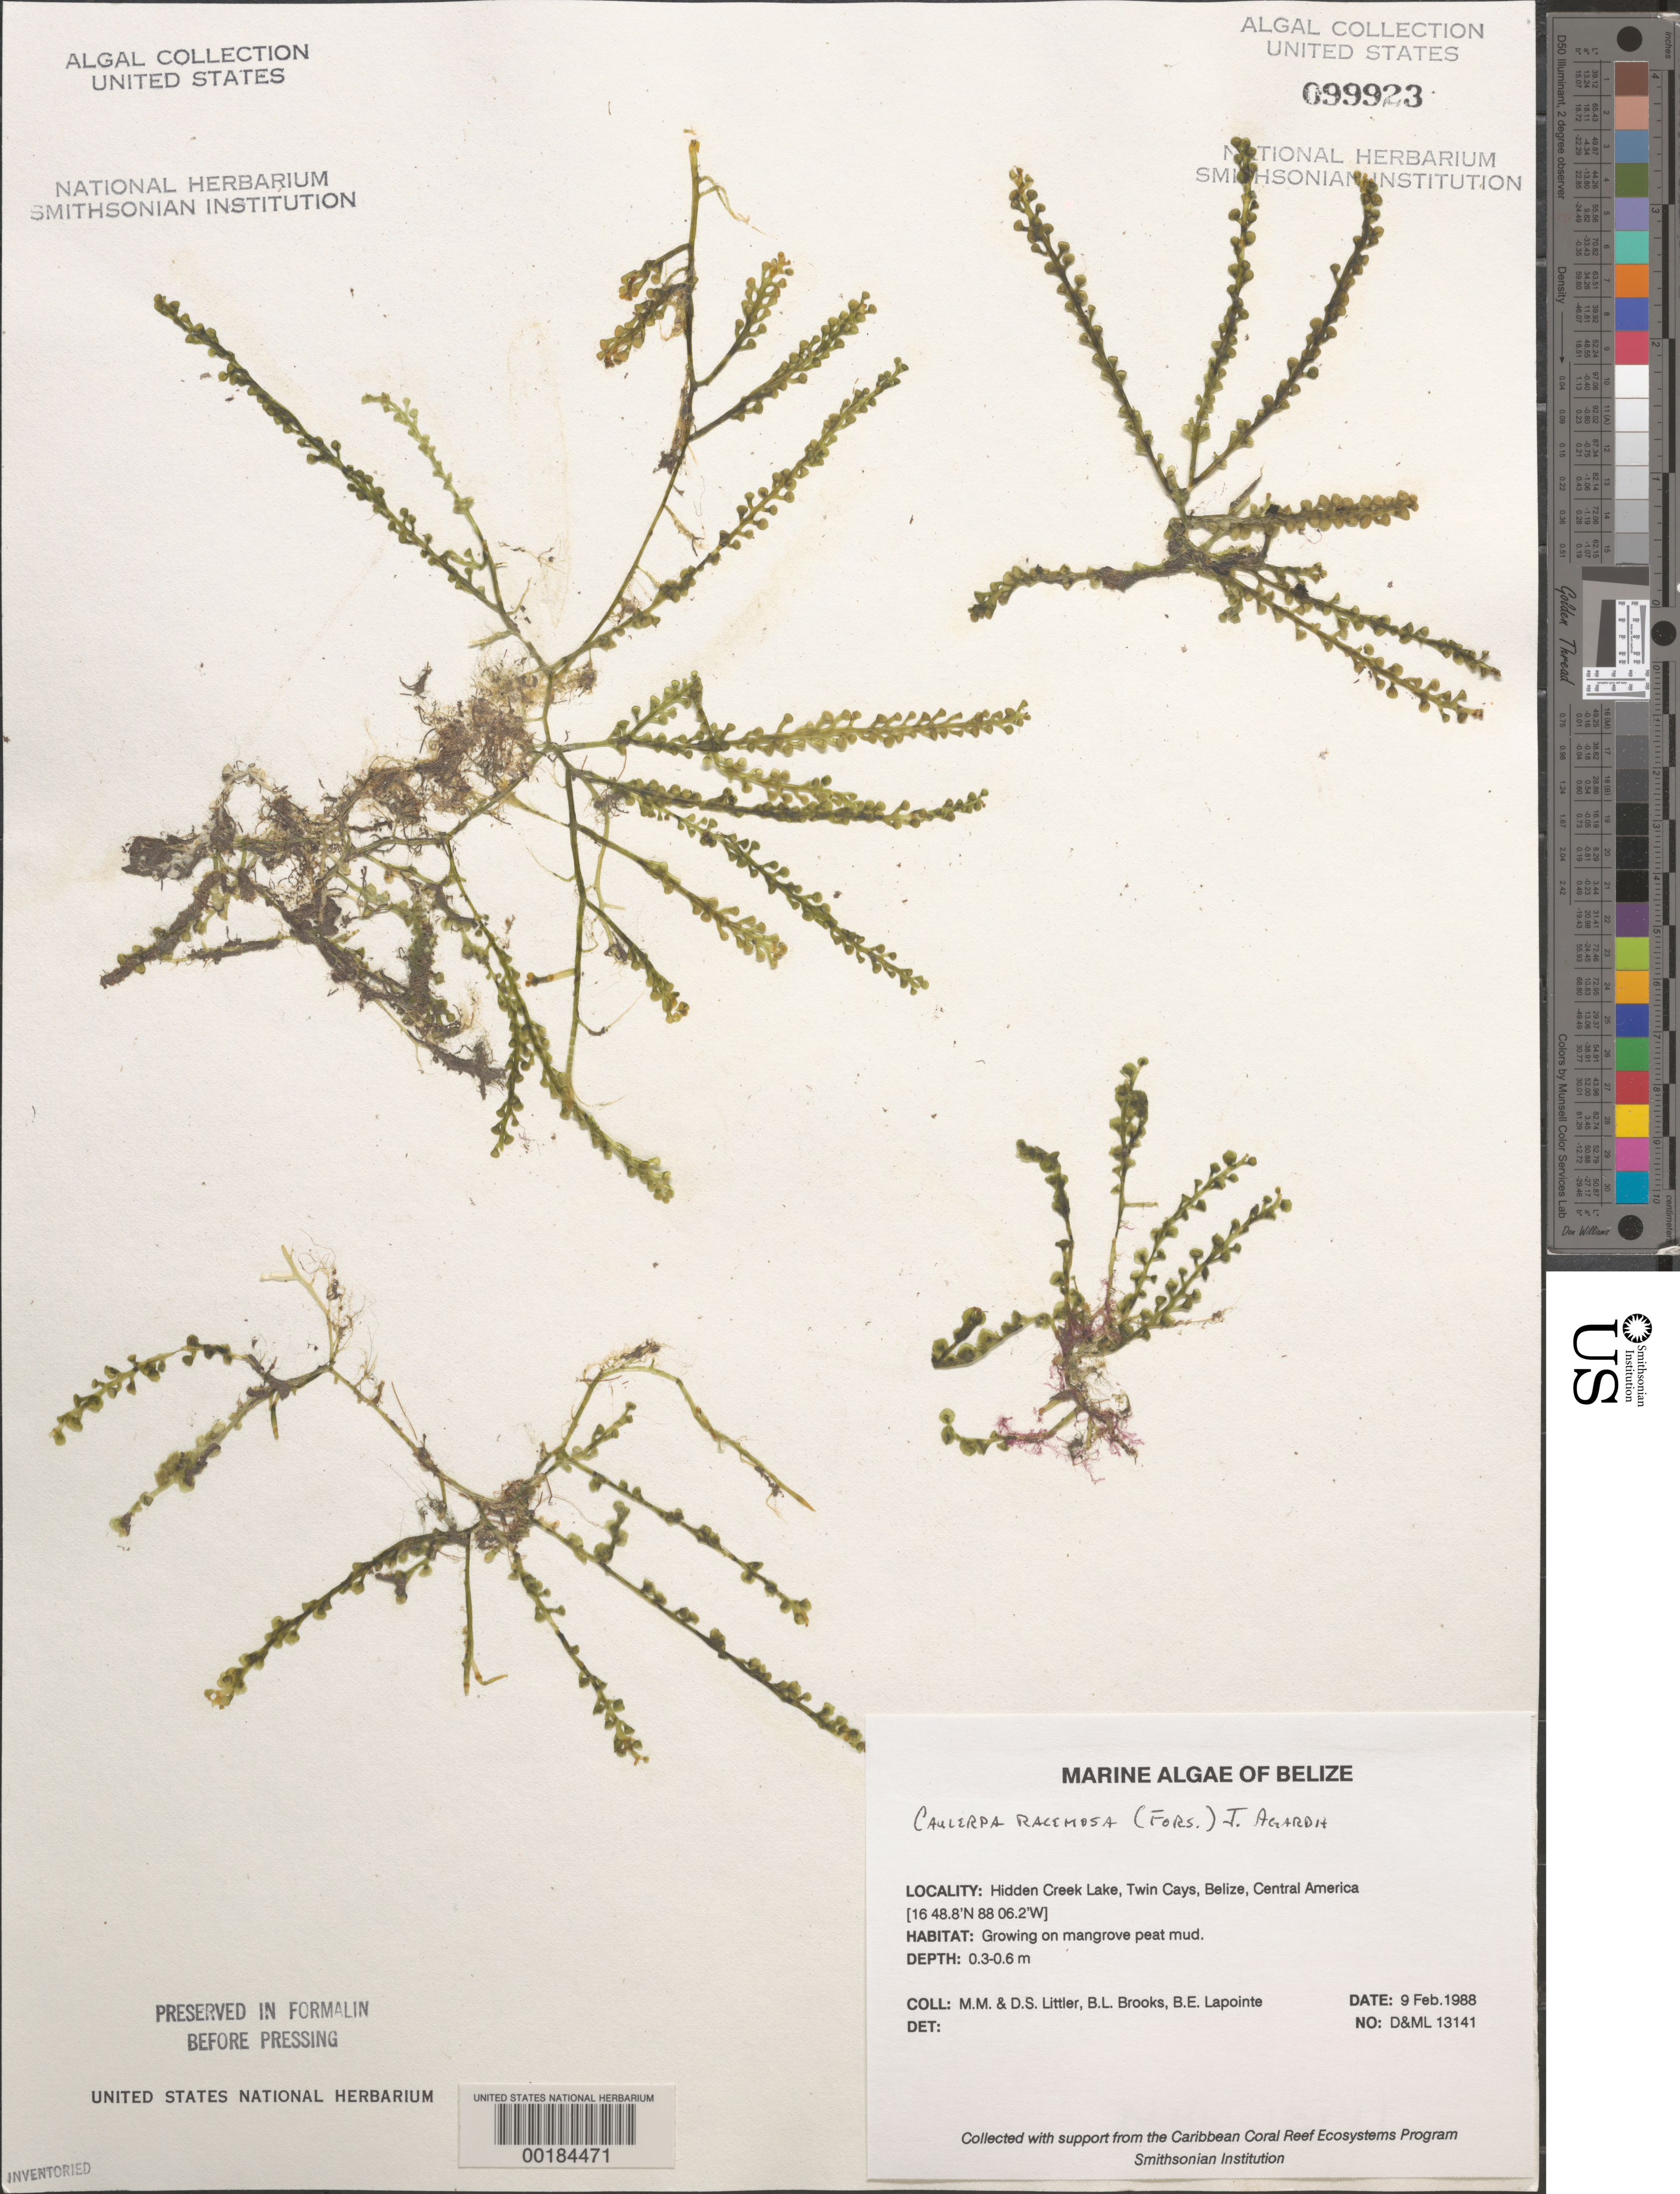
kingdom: Plantae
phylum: Chlorophyta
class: Ulvophyceae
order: Bryopsidales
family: Caulerpaceae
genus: Caulerpa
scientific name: Caulerpa racemosa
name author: (Forssk.) J. Agardh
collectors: D. S. Littler, M. M. Littler, B. Brooks & B. Lapointe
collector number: D&ML 13141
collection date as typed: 09 Feb 1988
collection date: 1988-02-09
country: Belize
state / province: Stann Creek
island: Twin Cays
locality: Hidden Creek Lake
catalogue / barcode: US 99923